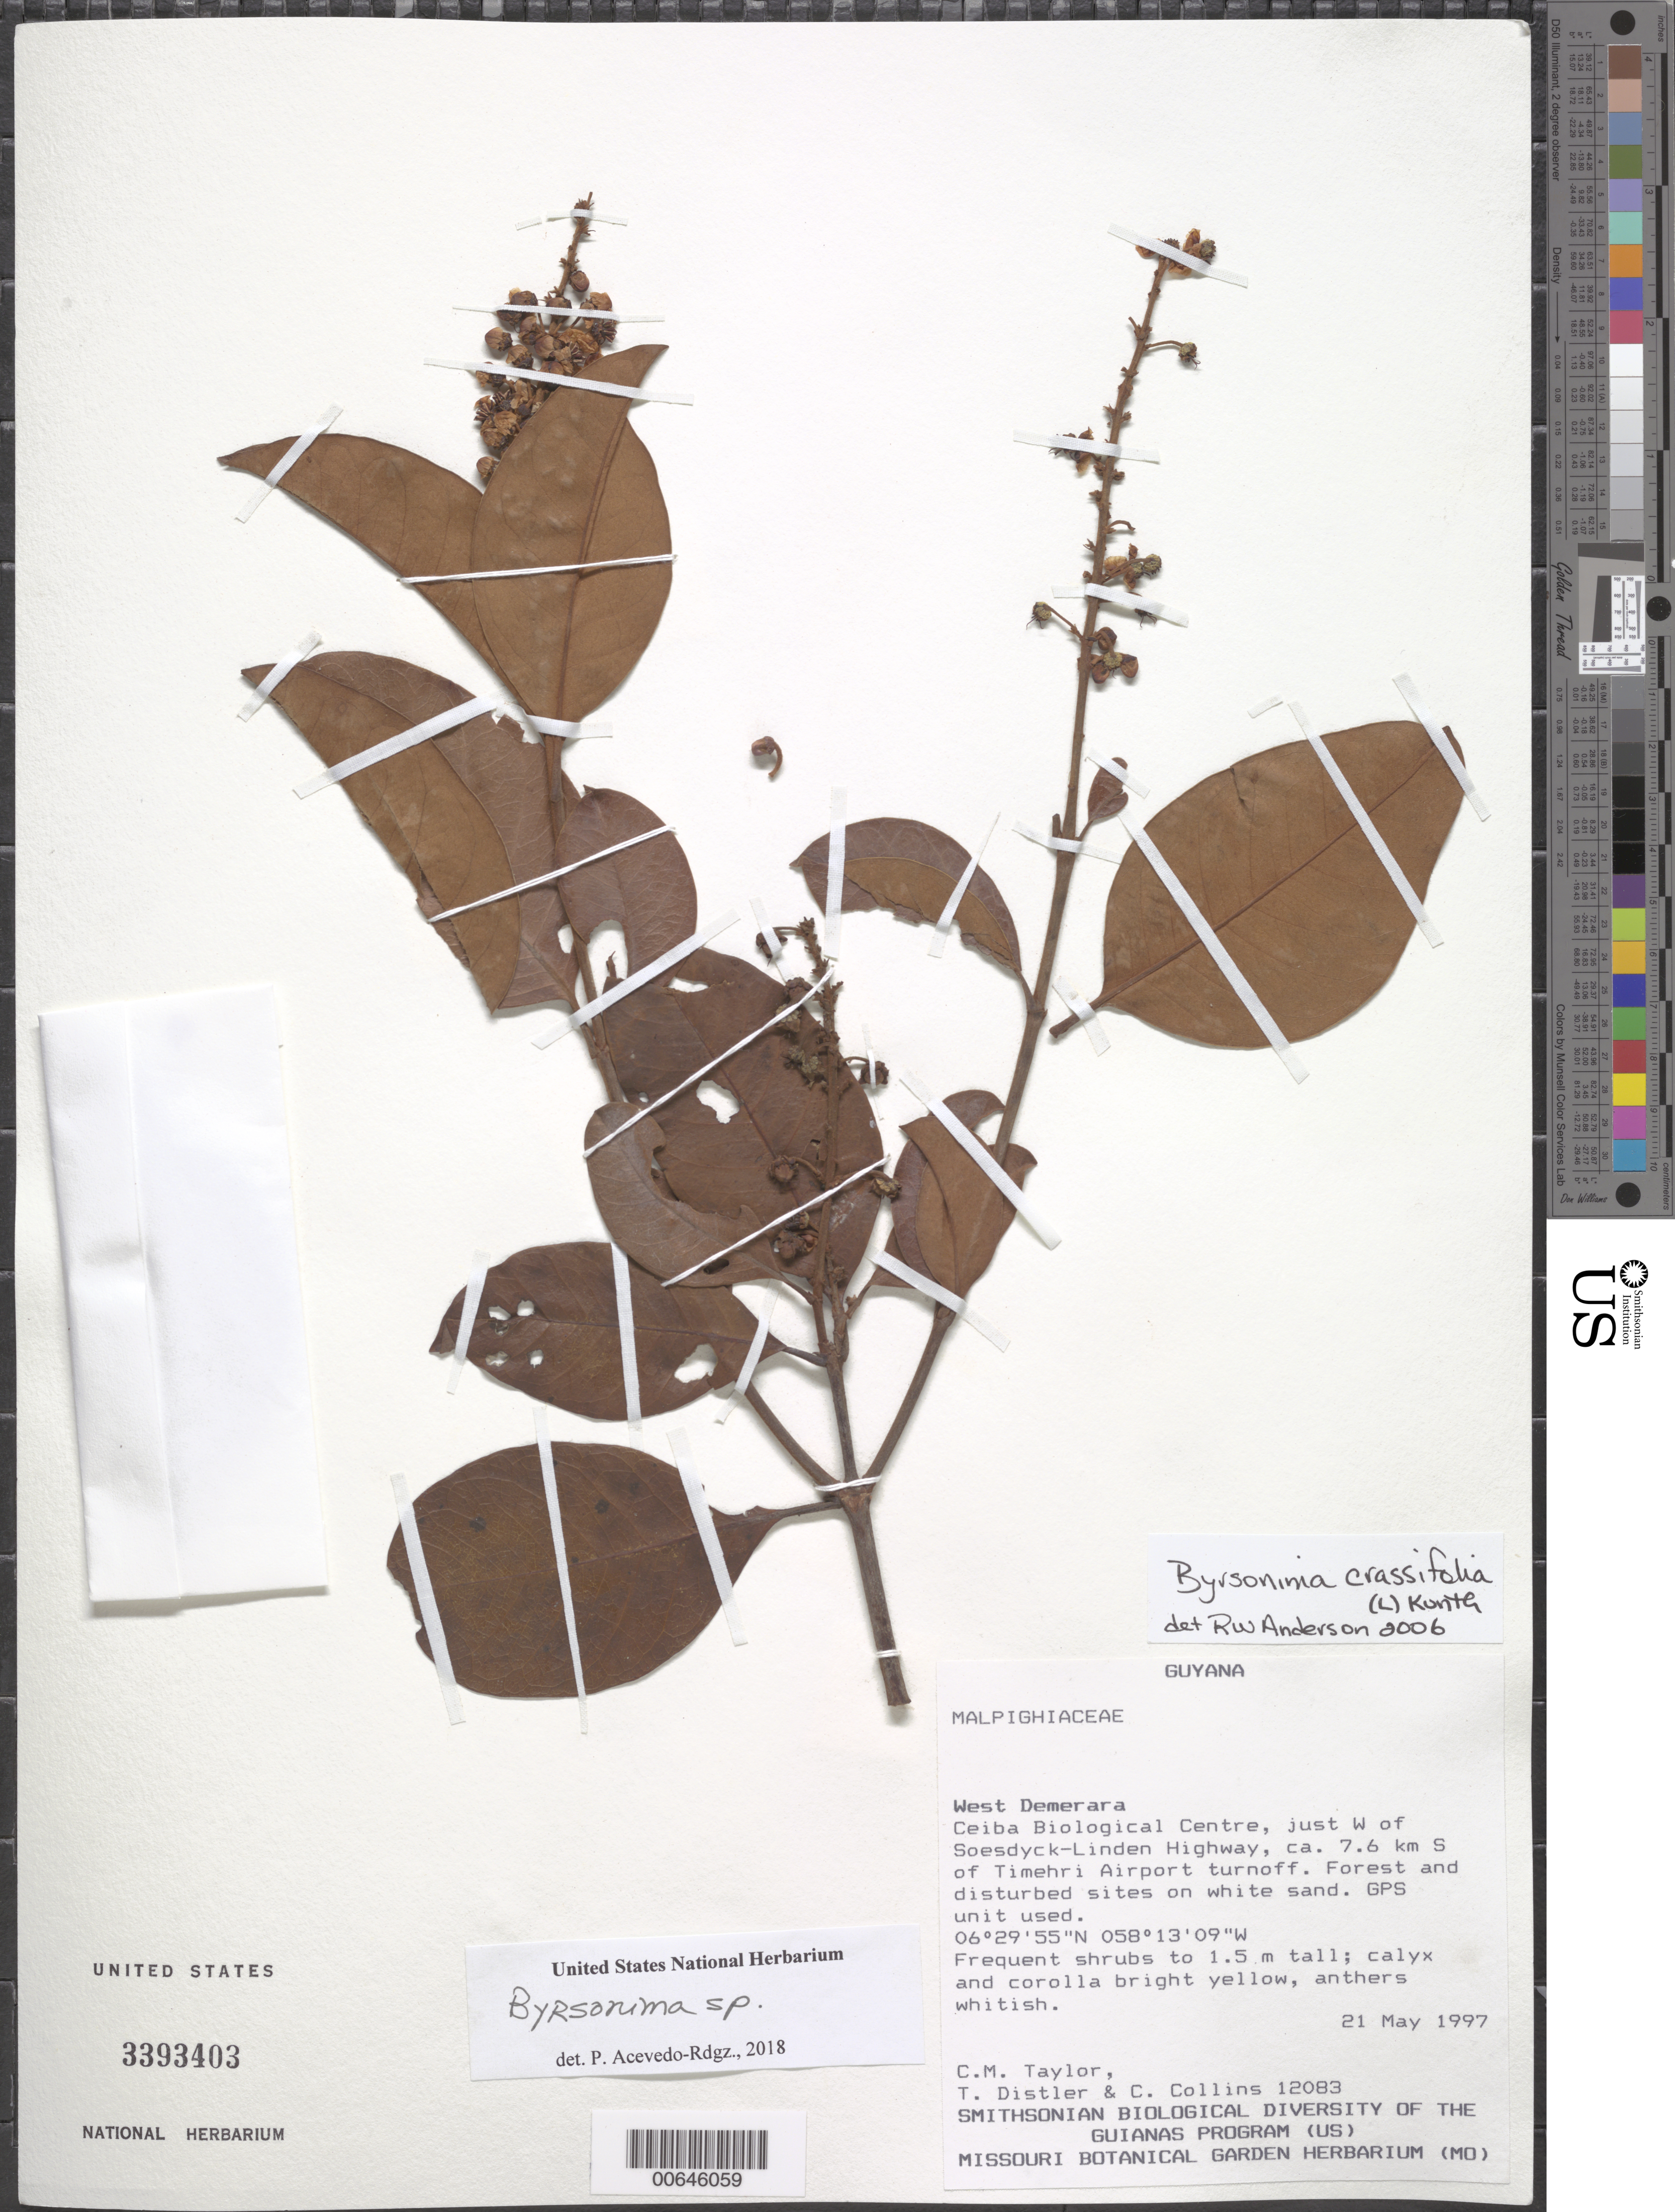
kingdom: Plantae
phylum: Tracheophyta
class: Magnoliopsida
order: Malpighiales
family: Malpighiaceae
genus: Byrsonima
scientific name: Byrsonima crassifolia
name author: (L.) Kunth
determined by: Anderson, R. W.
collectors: C. M. Taylor, T. Distler & C. Collins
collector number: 12083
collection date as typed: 21 May 1997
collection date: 1997-05-21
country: Guyana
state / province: Demerara-Mahaica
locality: Ceiba Biological Centre, just W of Soesdyck-Linden Hwy, ca. 7.6 km S of Timehri Airport turnoff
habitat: Forest & disturbed sites on white sand. Frequent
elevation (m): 15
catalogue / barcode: US 3393403